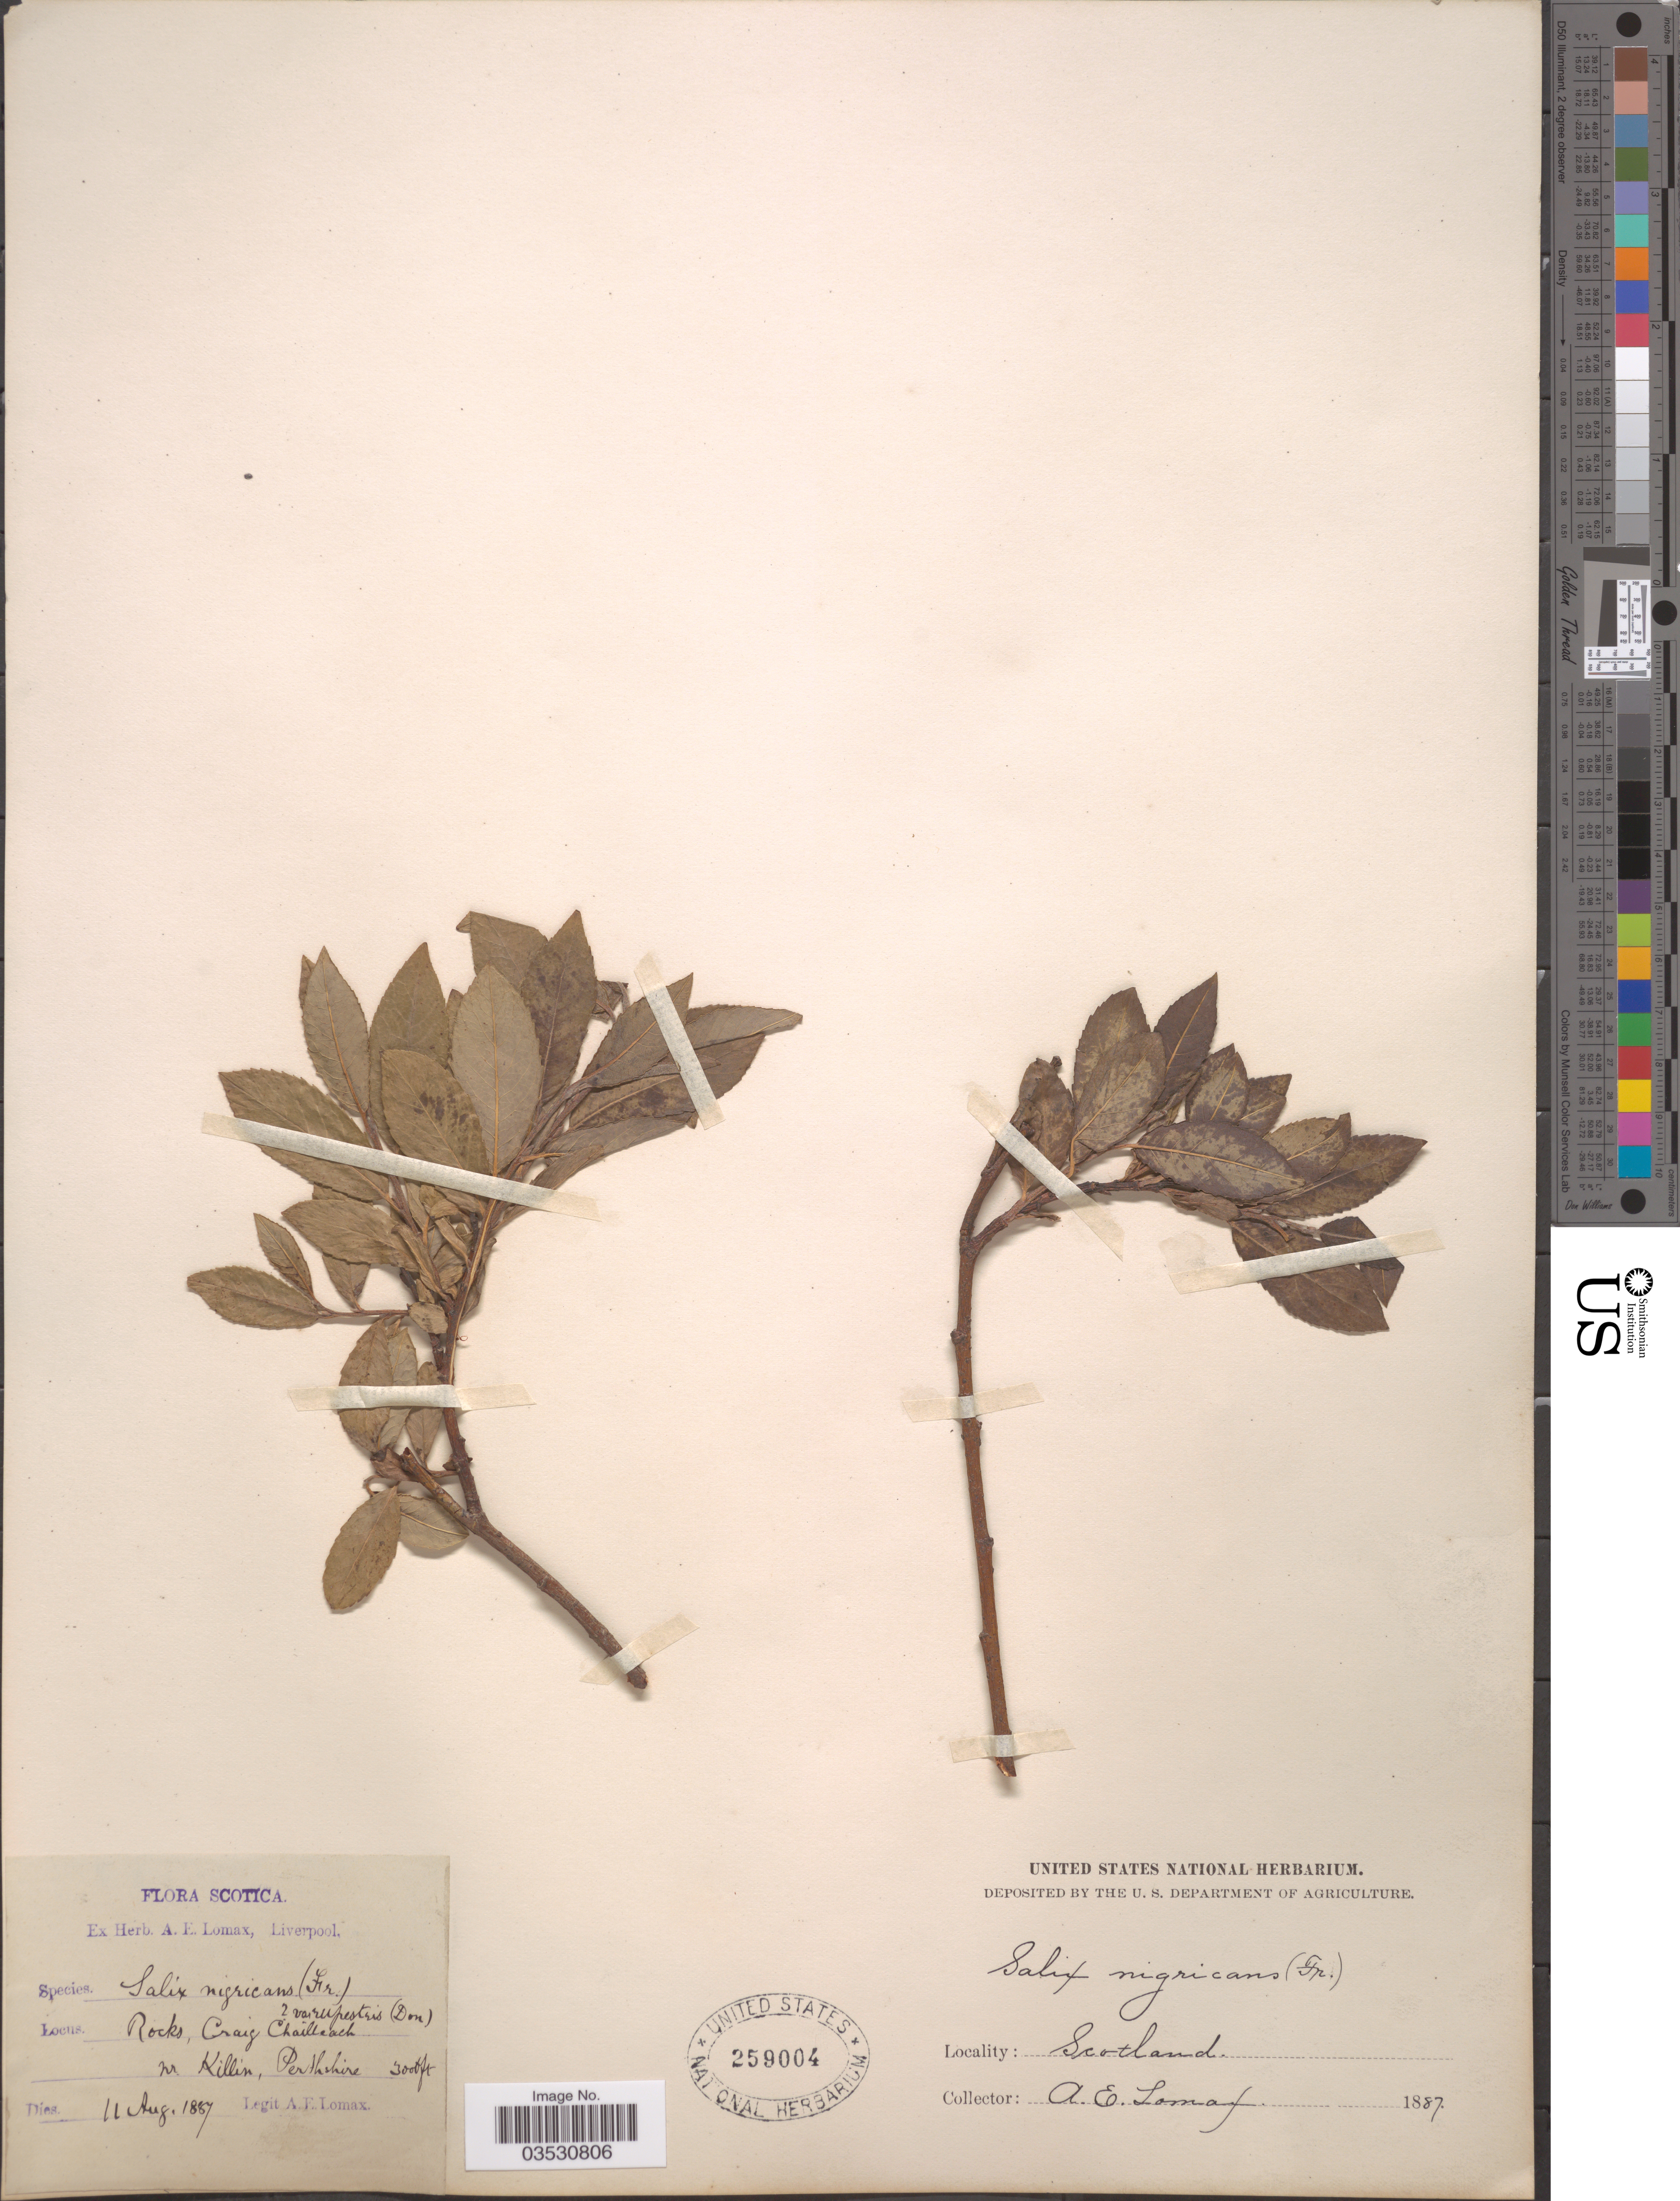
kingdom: Plantae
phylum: Tracheophyta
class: Magnoliopsida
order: Malpighiales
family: Salicaceae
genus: Salix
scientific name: Salix nigricans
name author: Sm.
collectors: A. Lomax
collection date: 1887-08-11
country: United Kingdom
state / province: Scotland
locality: Scotland. Scotica. Rocks, Craig Chailleach nr. Killin, Perthshire.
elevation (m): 914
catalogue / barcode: US 259004